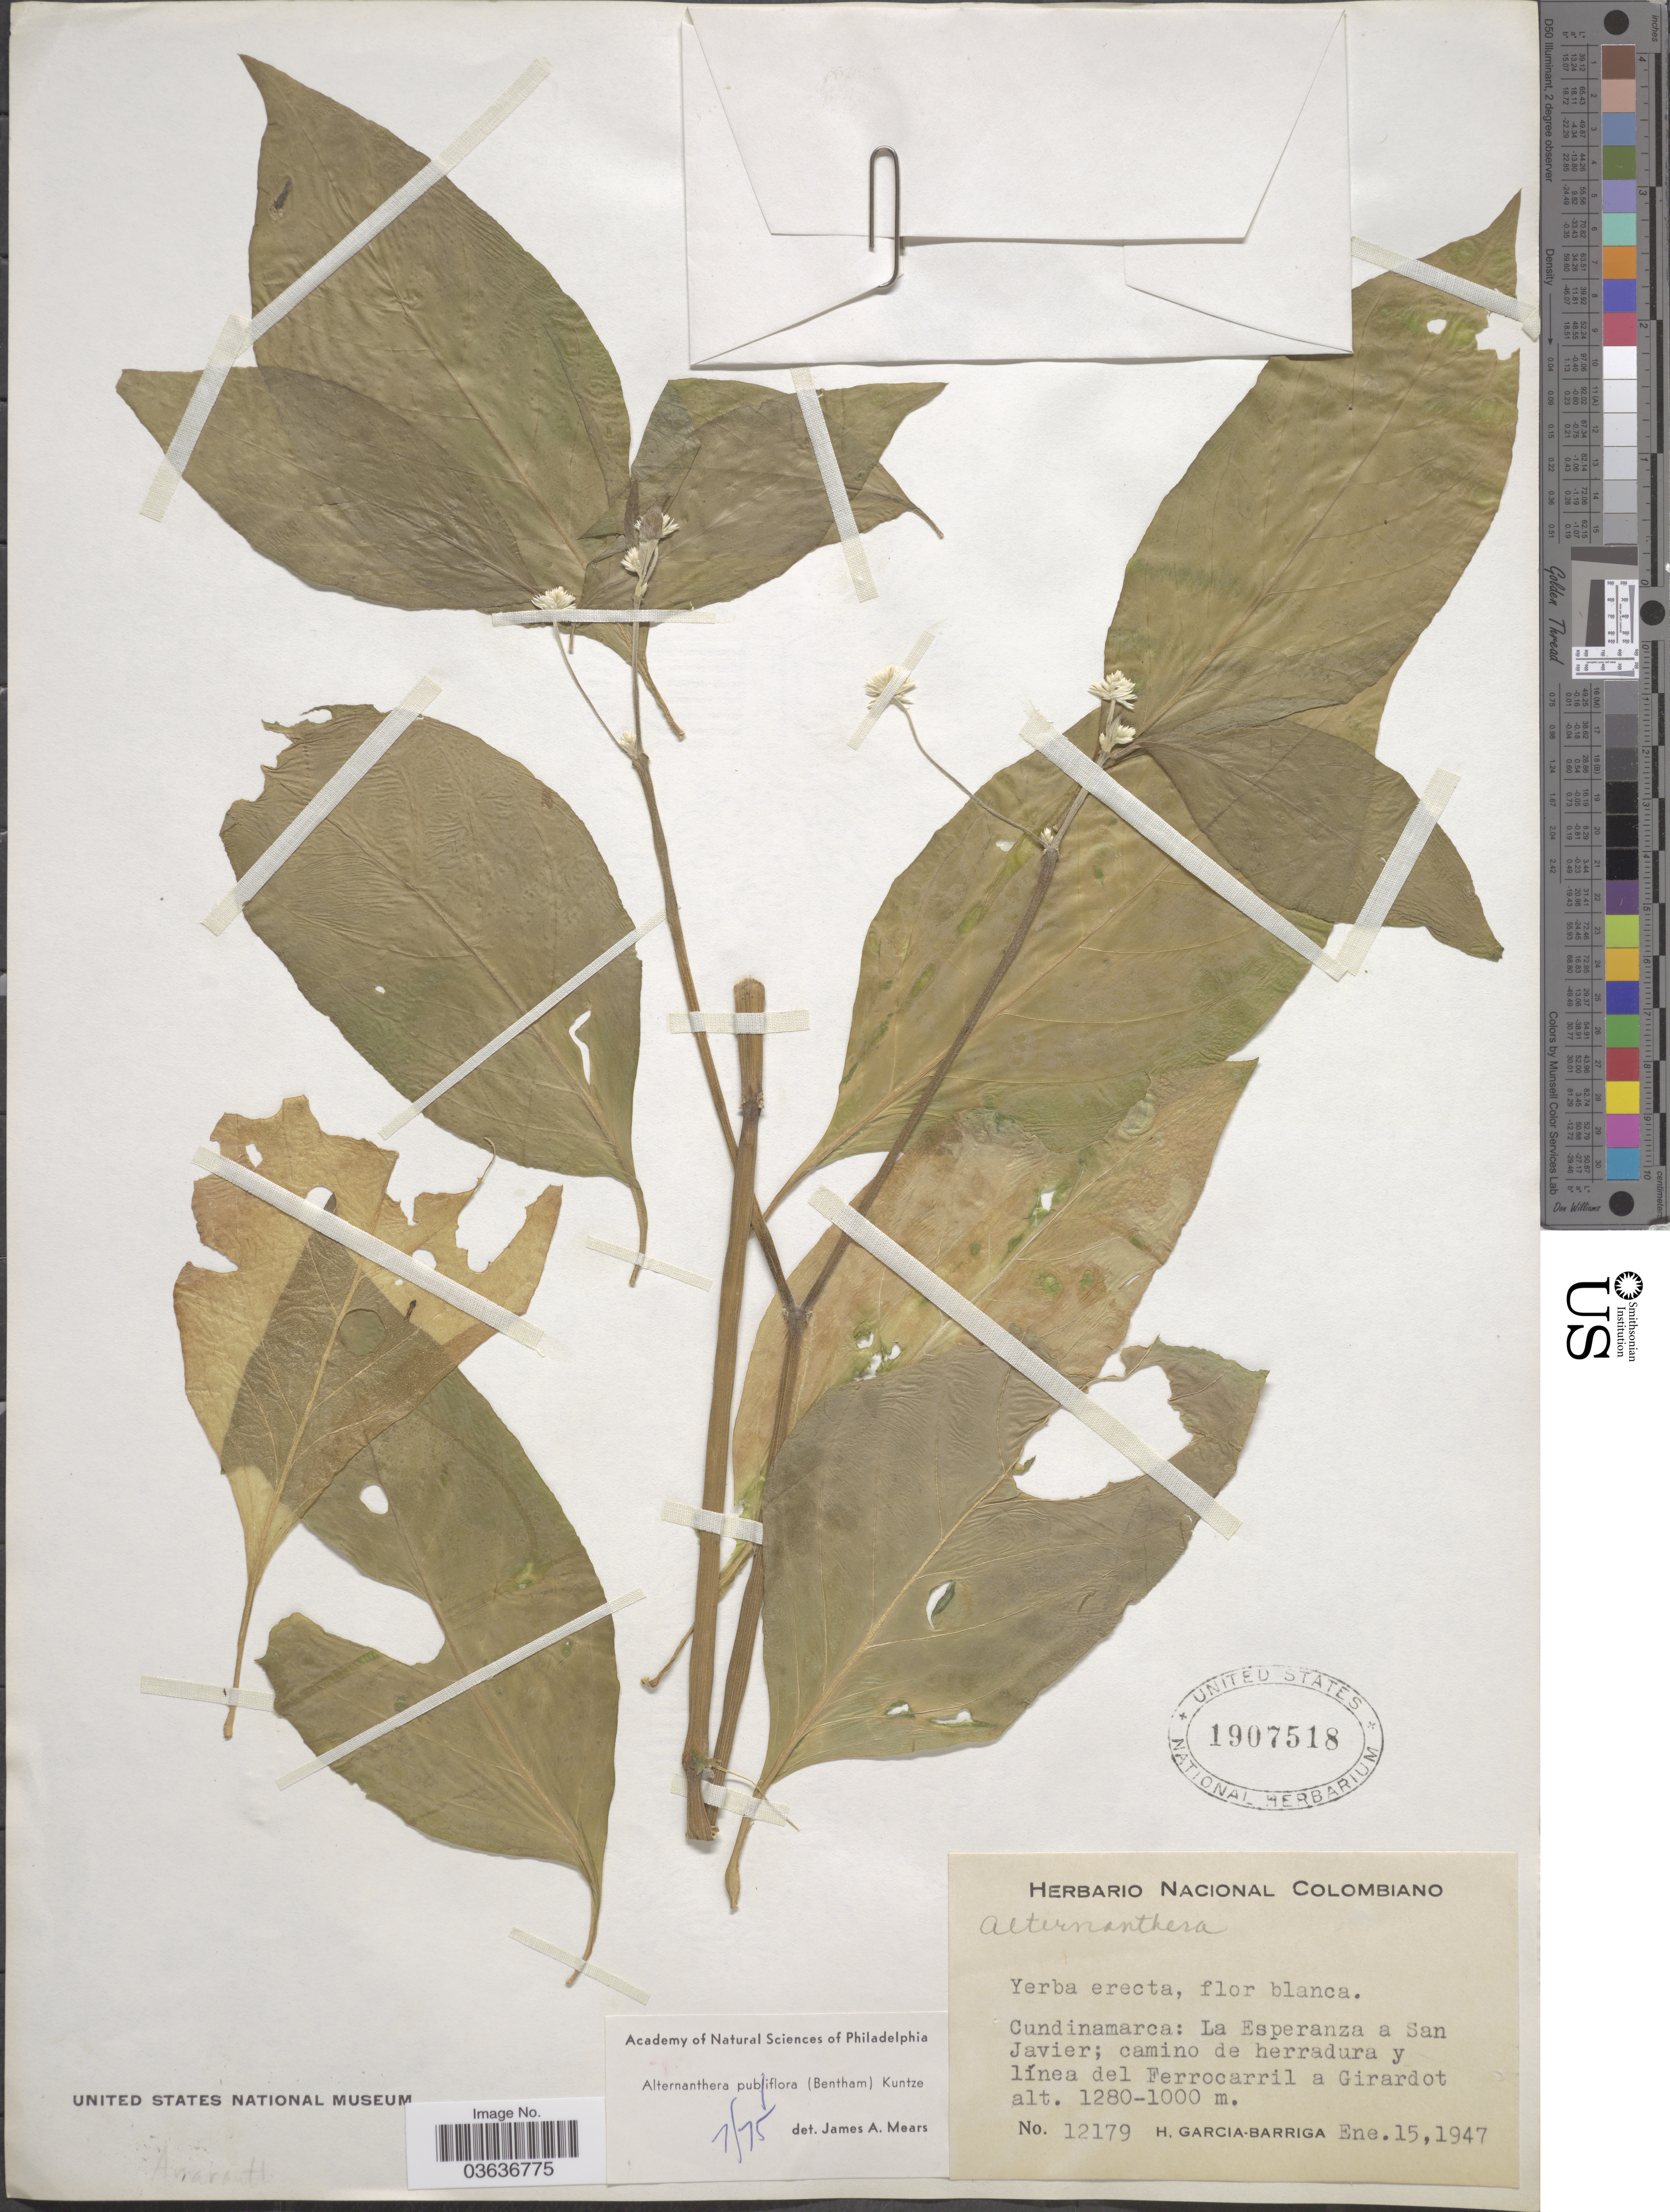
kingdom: Plantae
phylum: Tracheophyta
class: Magnoliopsida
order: Caryophyllales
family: Amaranthaceae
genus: Alternanthera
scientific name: Alternanthera pubiflora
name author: (Benth.) Kuntze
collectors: H. García Barriga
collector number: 12179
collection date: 1947-01-15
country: Colombia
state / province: Cundinamarca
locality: La Esperanza a San Javier; camino de herradura y línea del Ferrocarril a Girardot.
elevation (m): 1000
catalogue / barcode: US 1907518